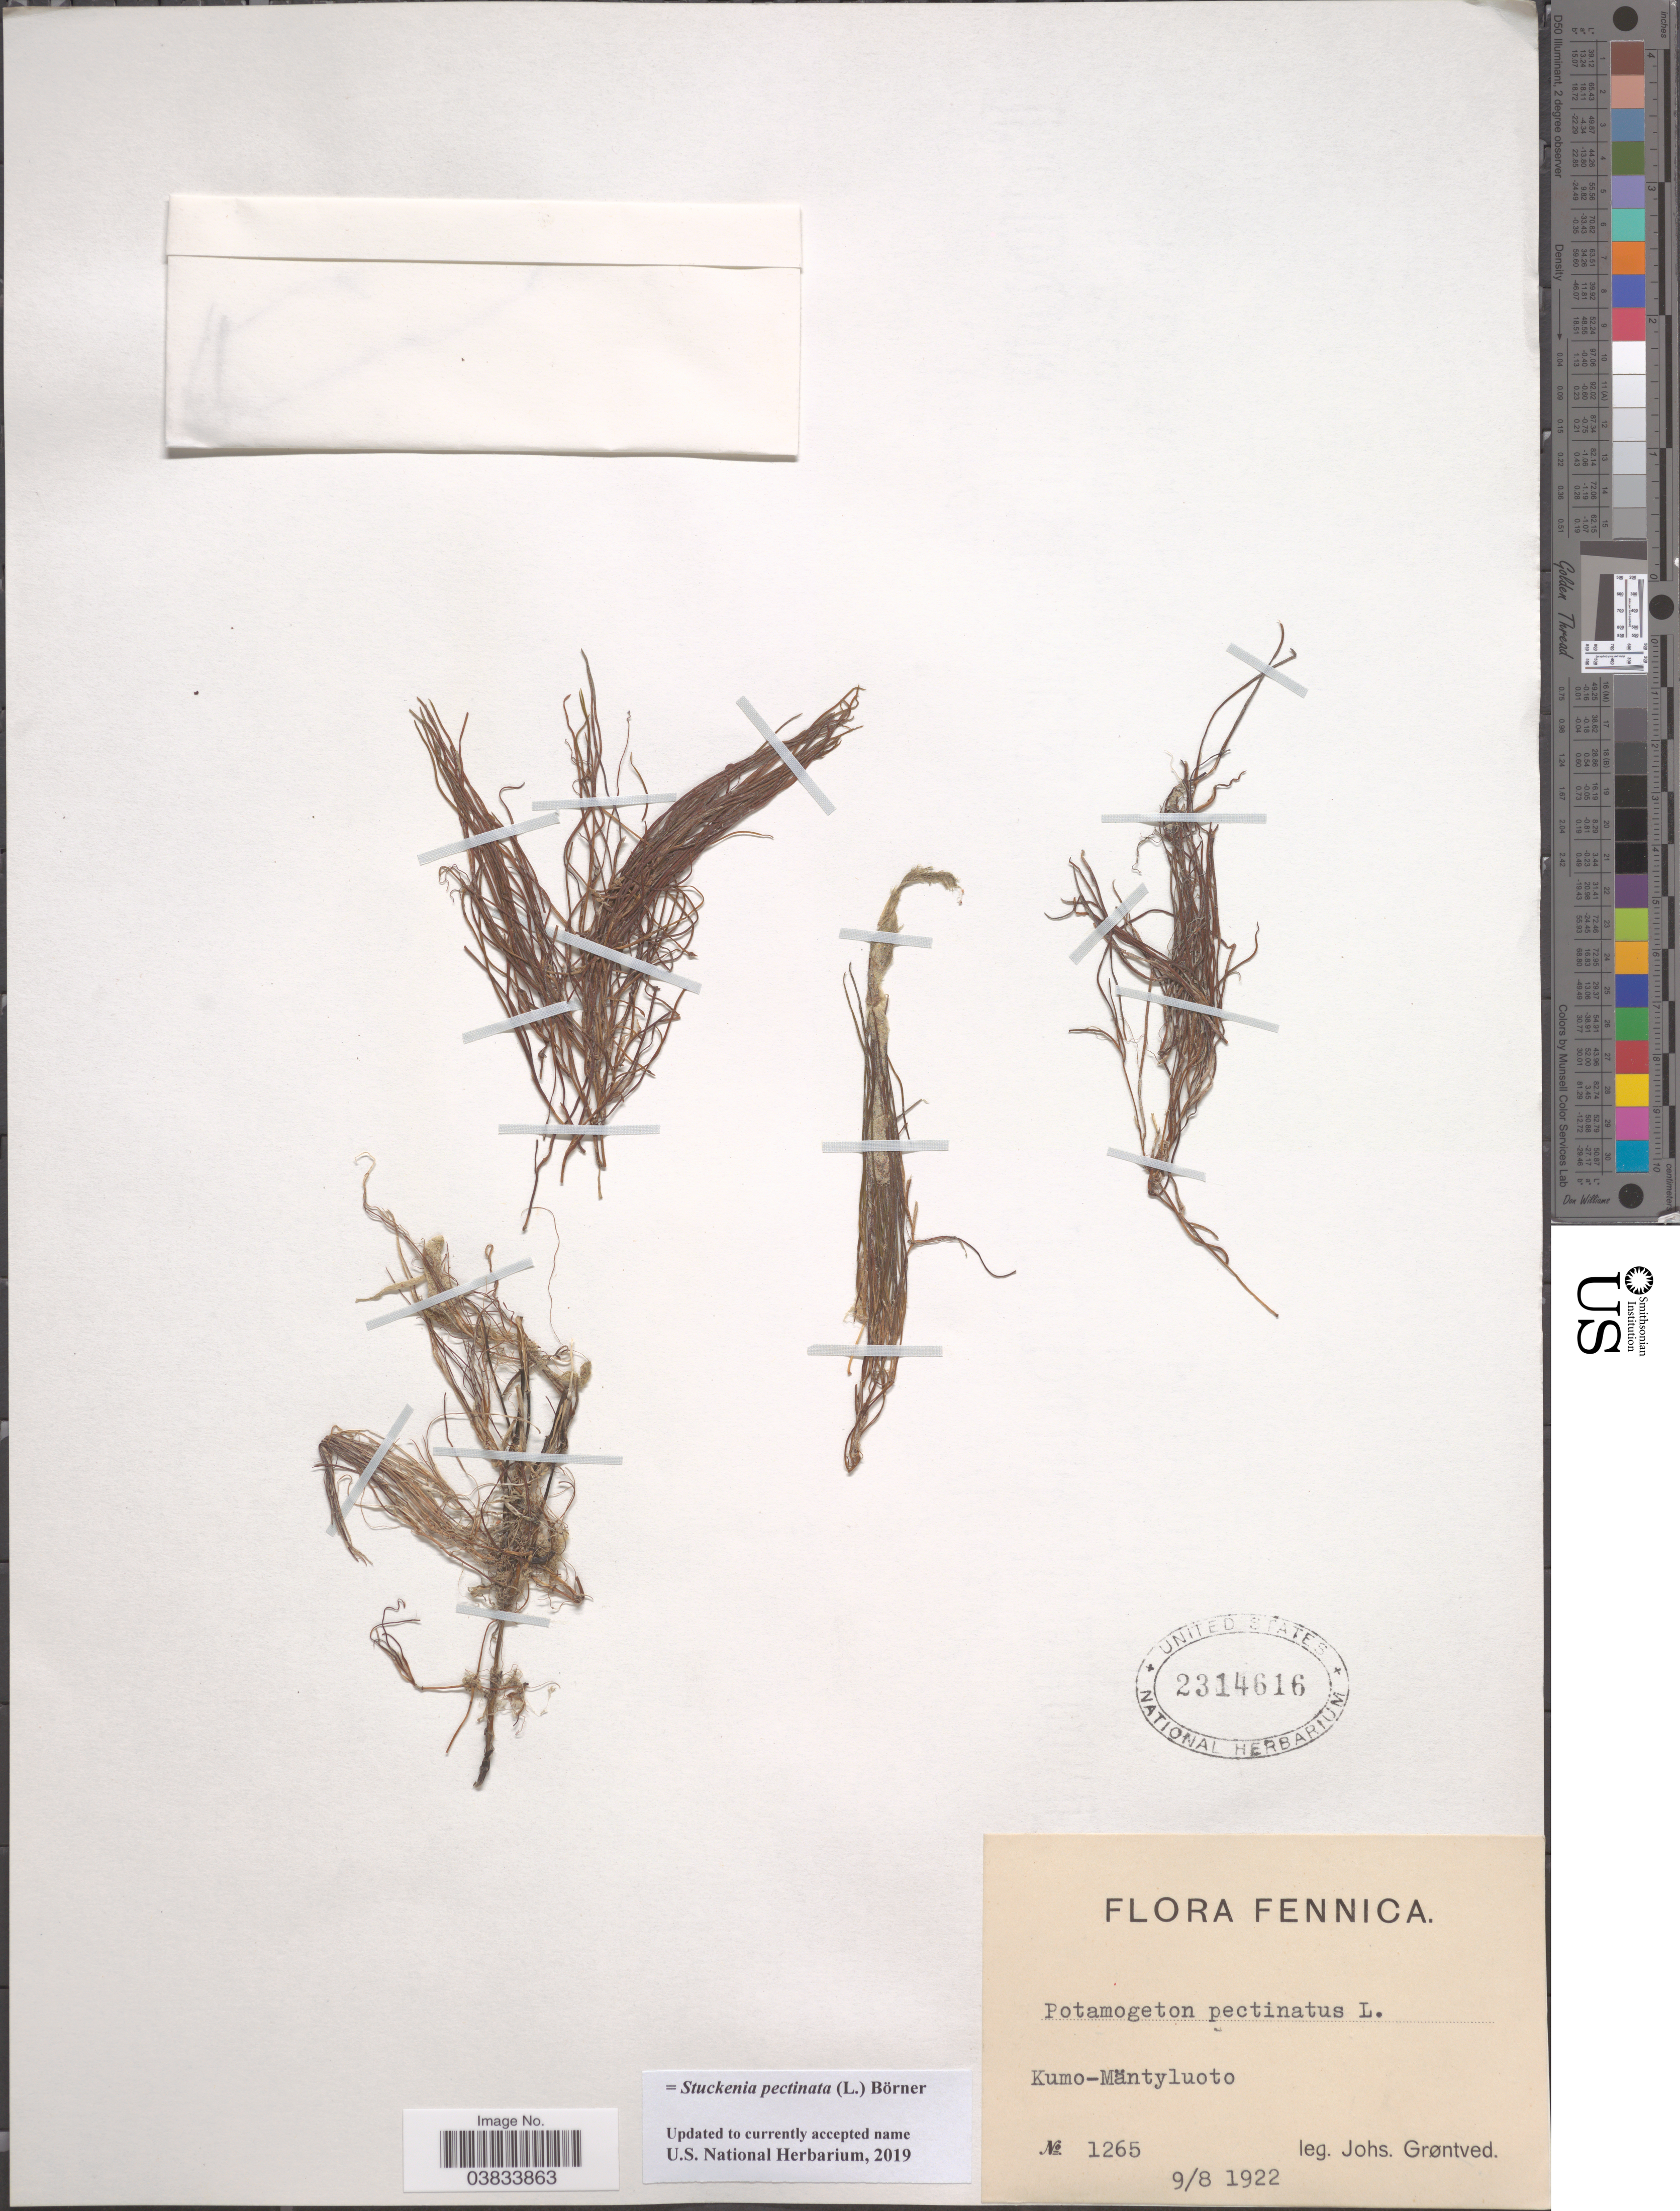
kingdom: Plantae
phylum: Tracheophyta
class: Liliopsida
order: Alismatales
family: Potamogetonaceae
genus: Stuckenia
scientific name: Stuckenia pectinata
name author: (L.) Börner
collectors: J. Grøntved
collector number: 1265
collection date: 1922-08-09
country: Finland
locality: Fennica. Kumo-Mäntyluoto.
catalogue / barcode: US 2314616